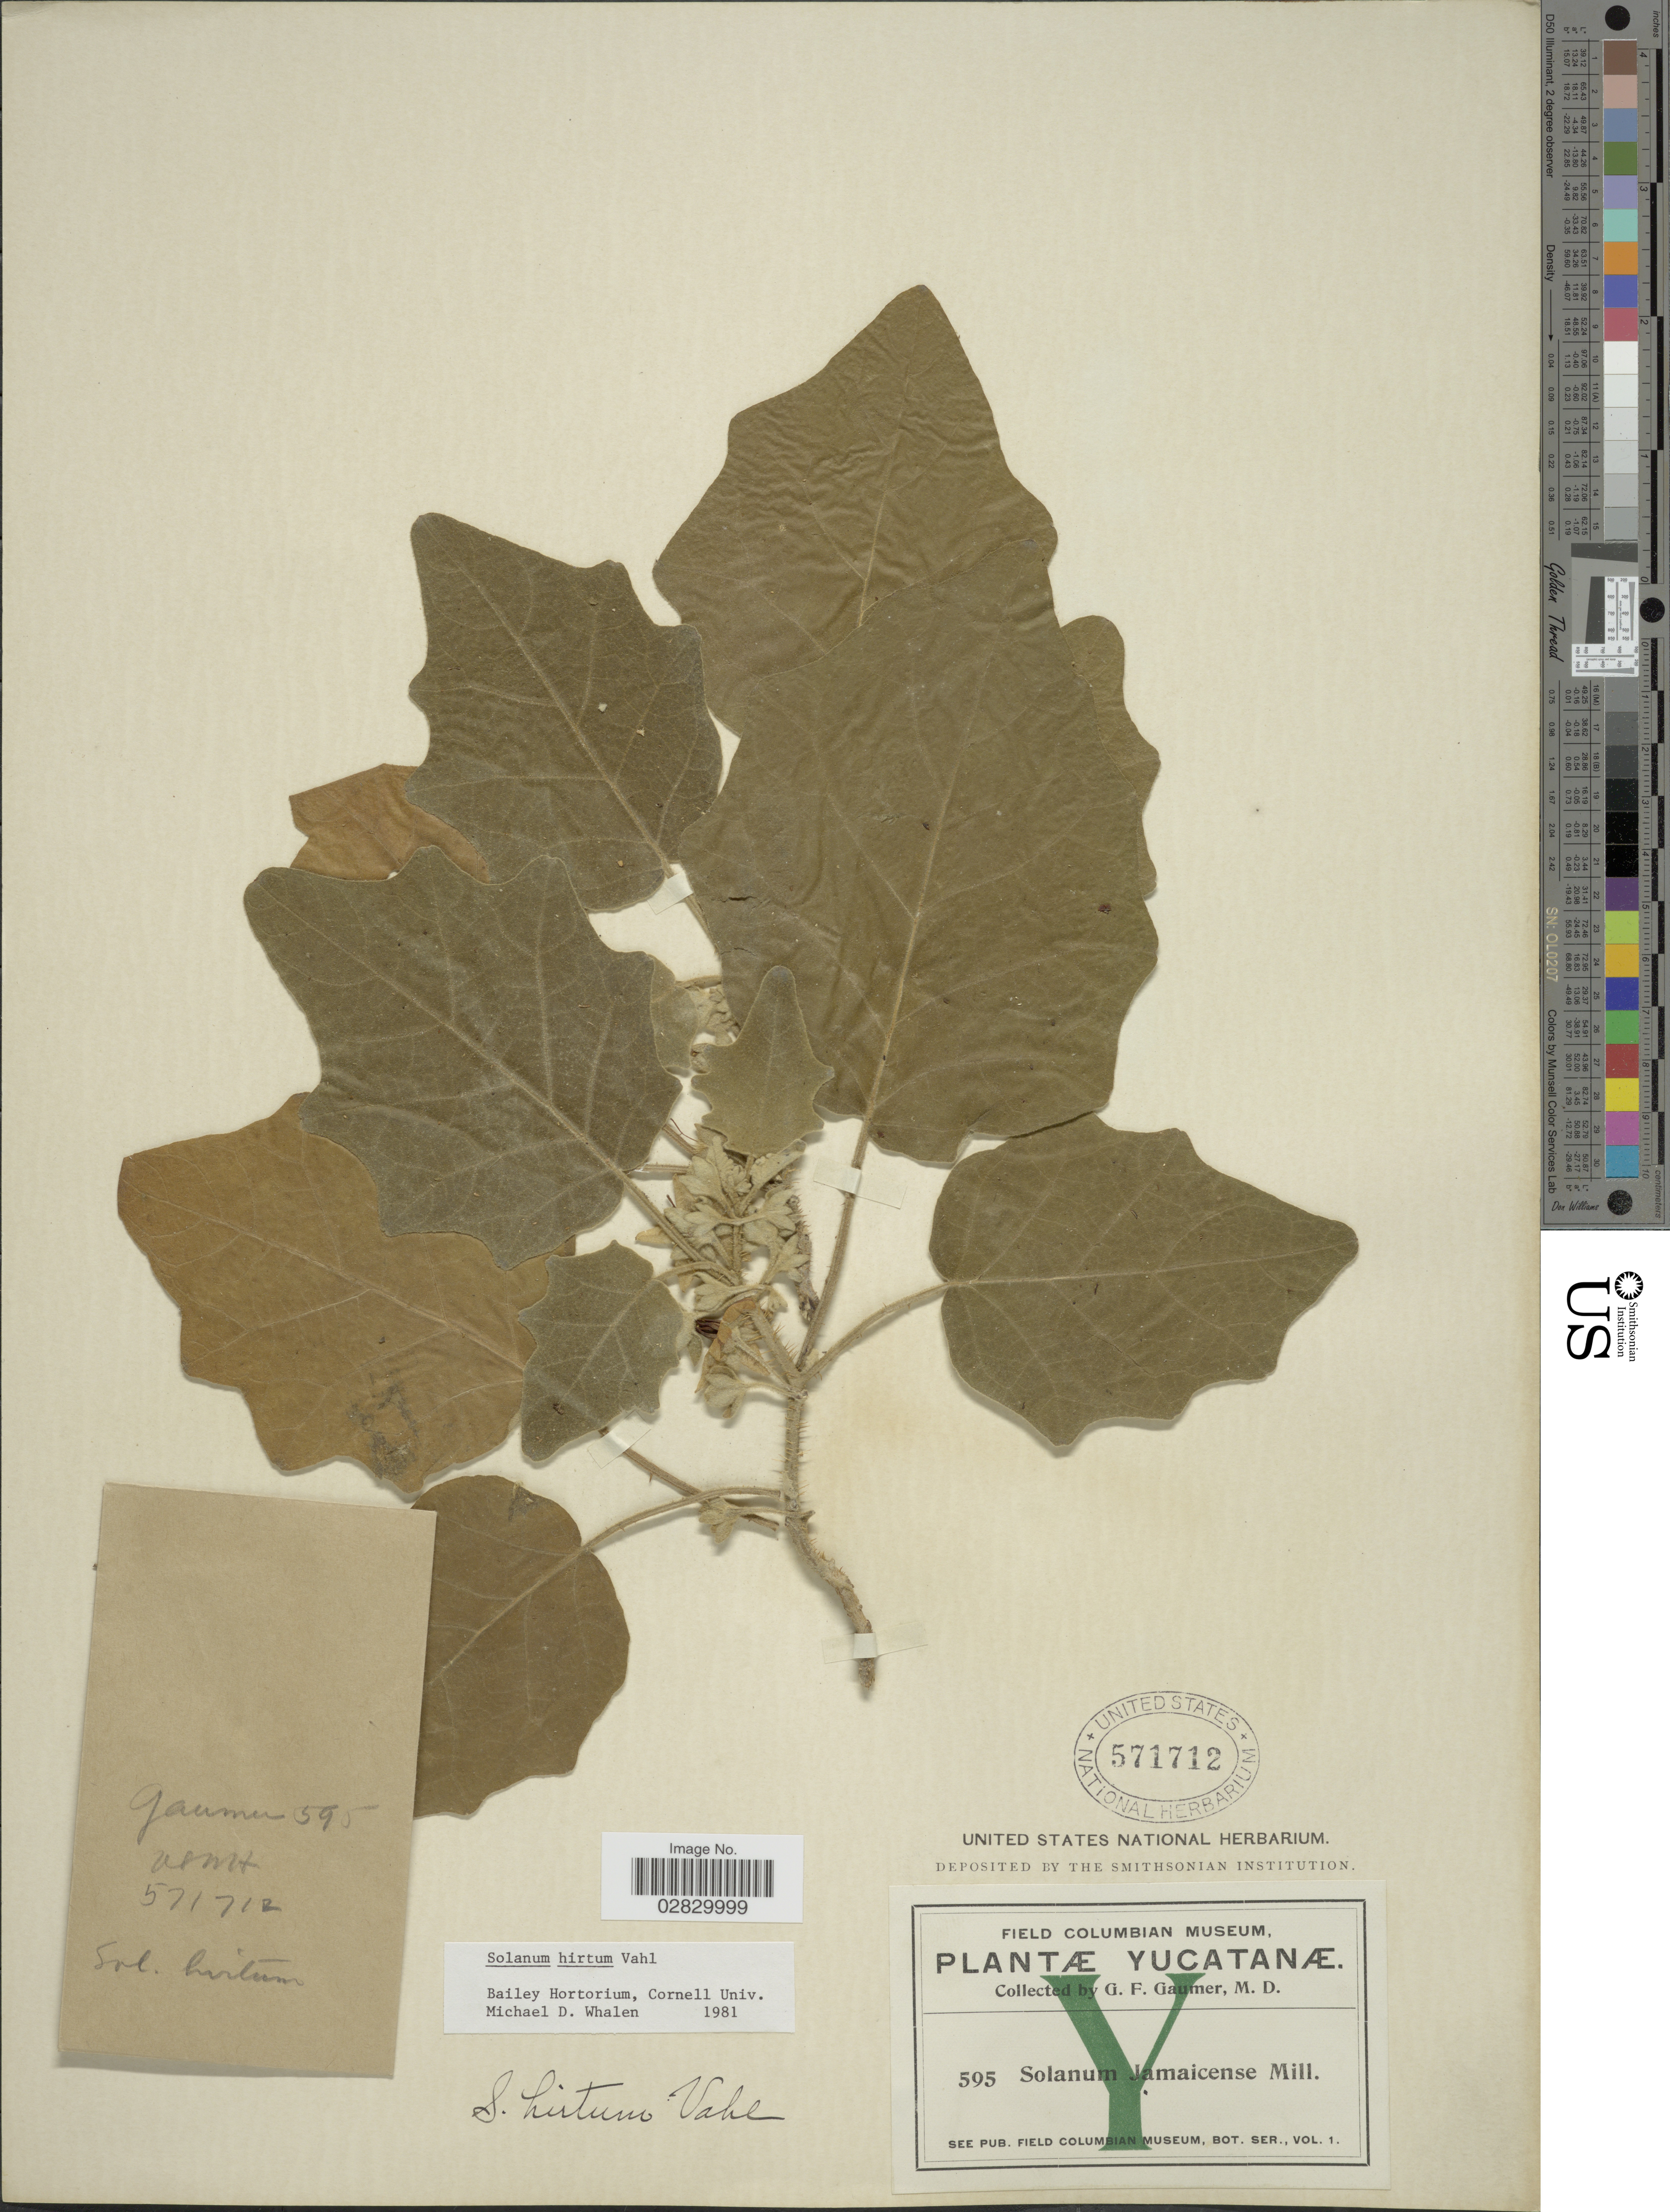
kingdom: Plantae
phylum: Tracheophyta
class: Magnoliopsida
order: Solanales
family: Solanaceae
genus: Solanum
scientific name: Solanum hirtum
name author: Vahl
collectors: G. F. Gaumer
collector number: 595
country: Mexico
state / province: Yucatán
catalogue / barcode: US 571712